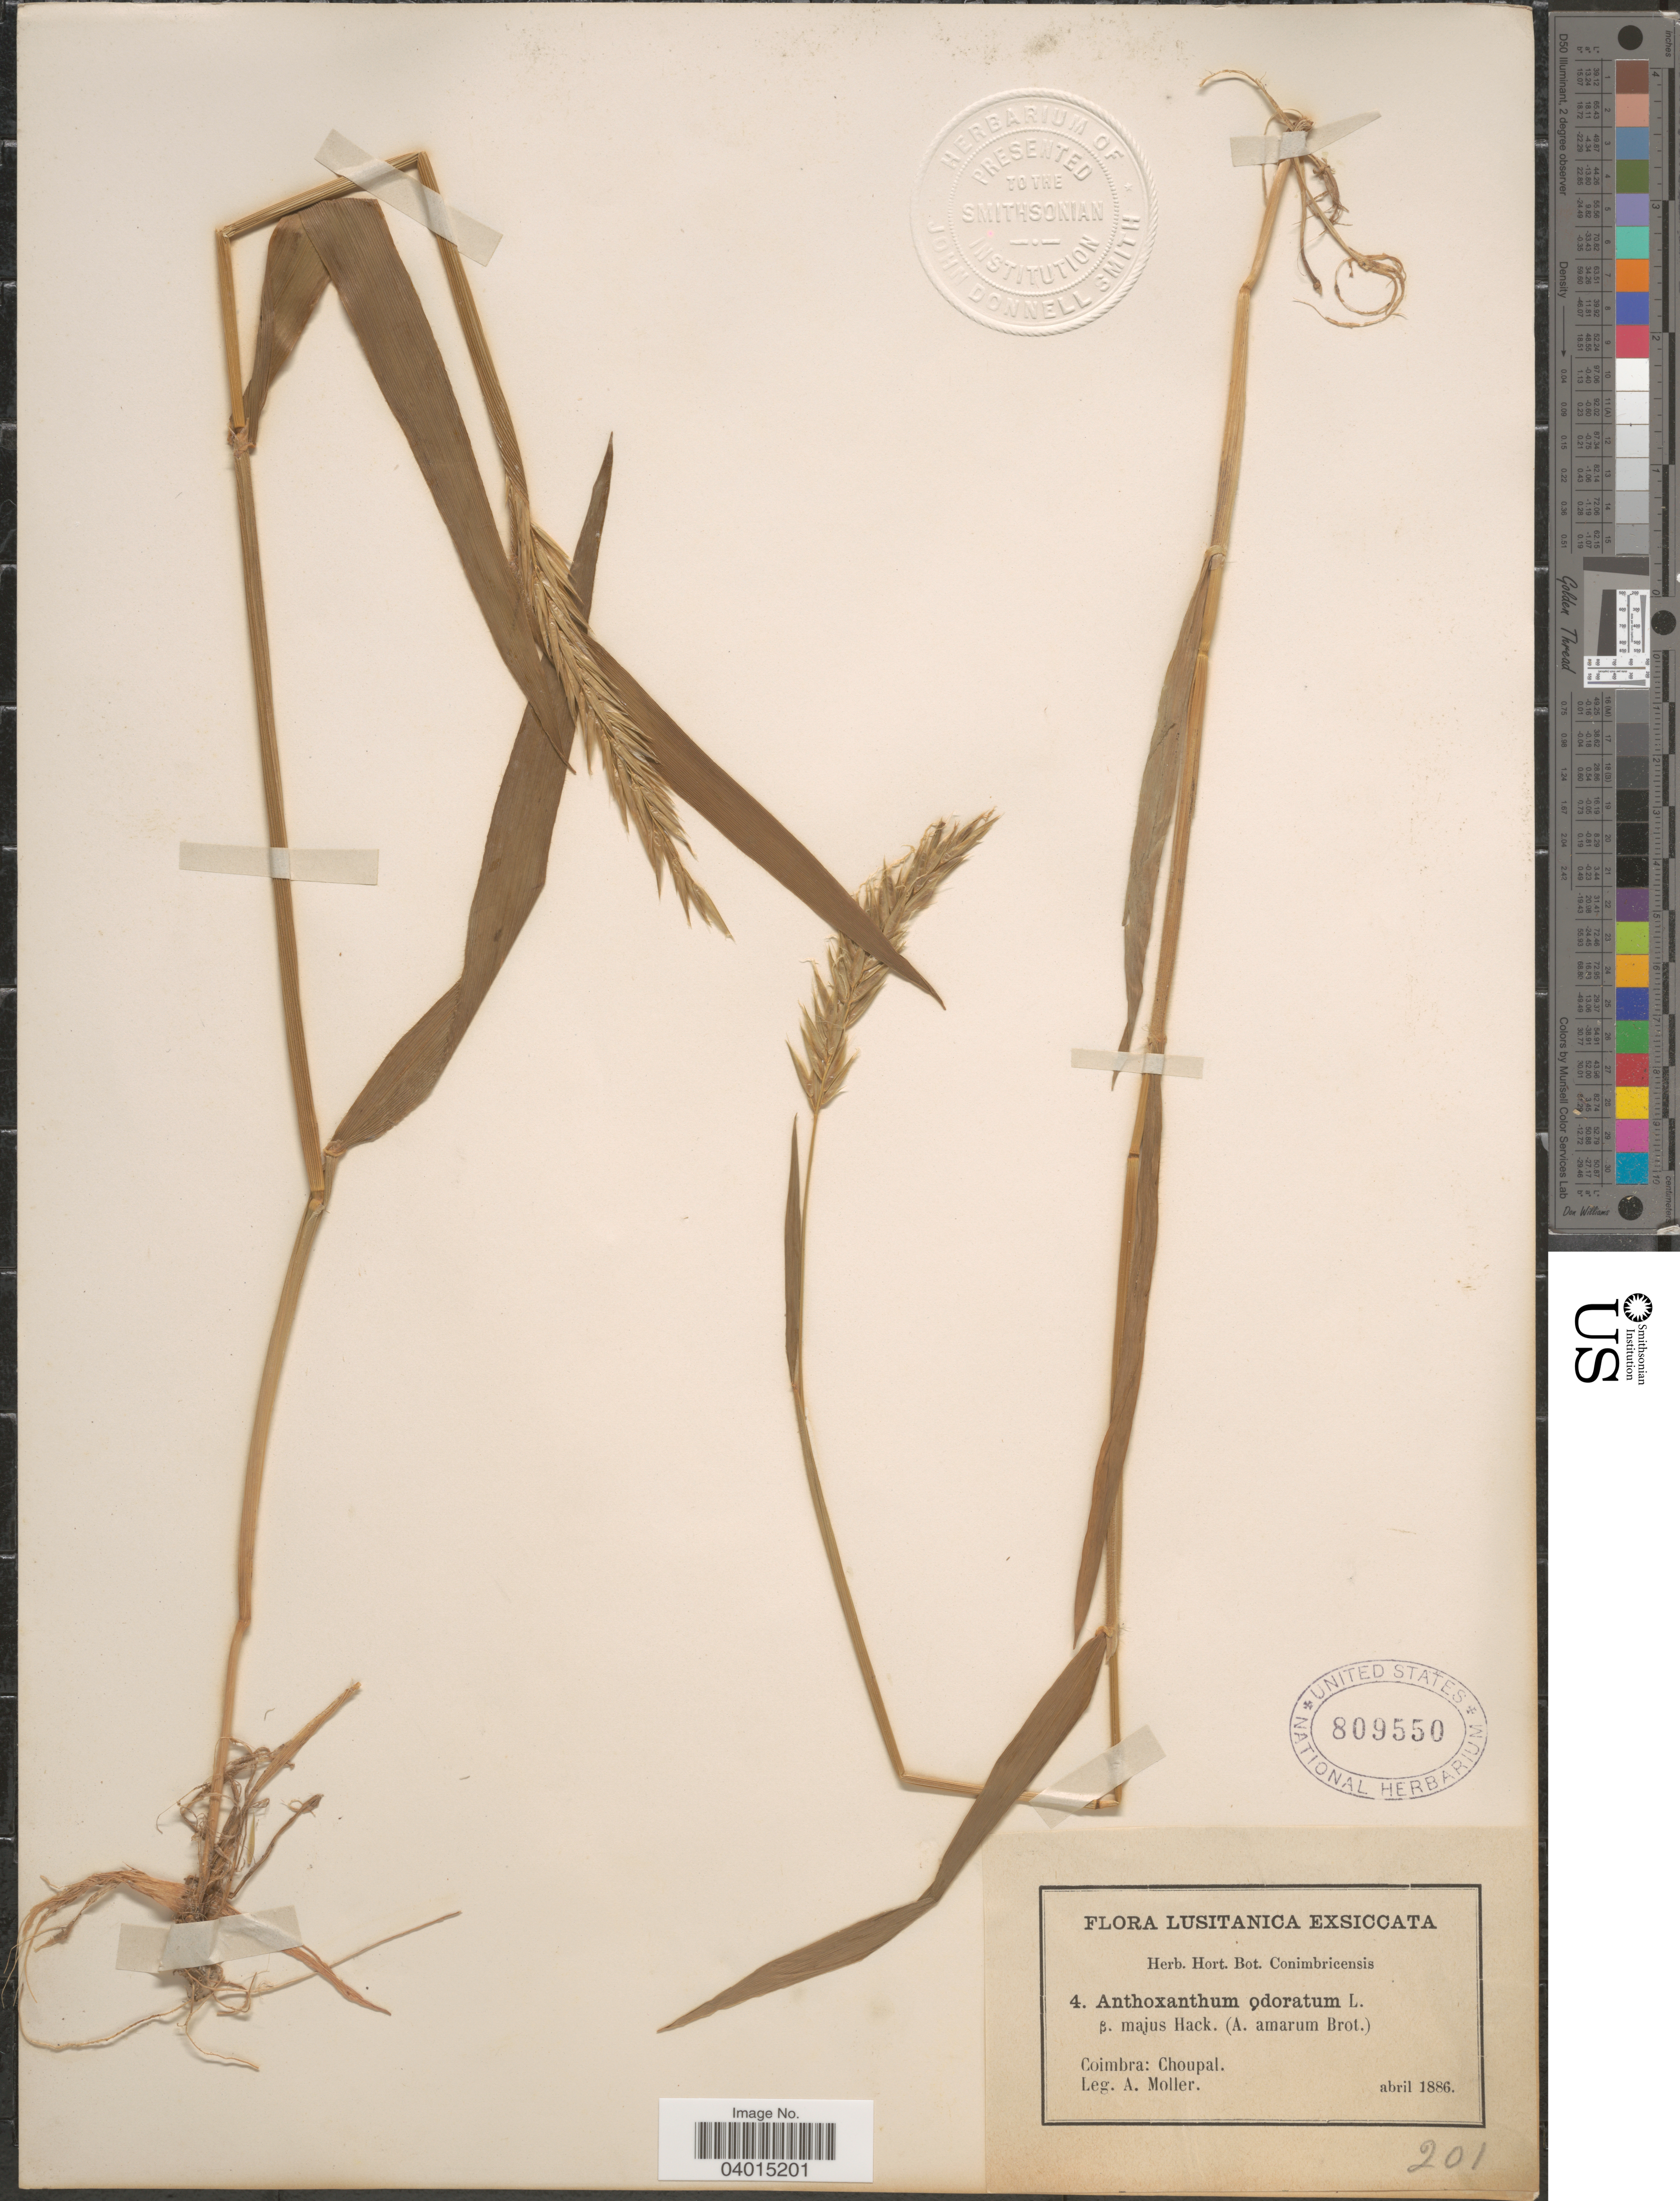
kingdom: Plantae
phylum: Tracheophyta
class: Liliopsida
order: Poales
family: Poaceae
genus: Anthoxanthum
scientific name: Anthoxanthum amarum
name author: Brot.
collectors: A. Moller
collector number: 4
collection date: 1886-04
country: Portugal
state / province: Coimbra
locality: Lusitanica. Choupal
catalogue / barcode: US 809550